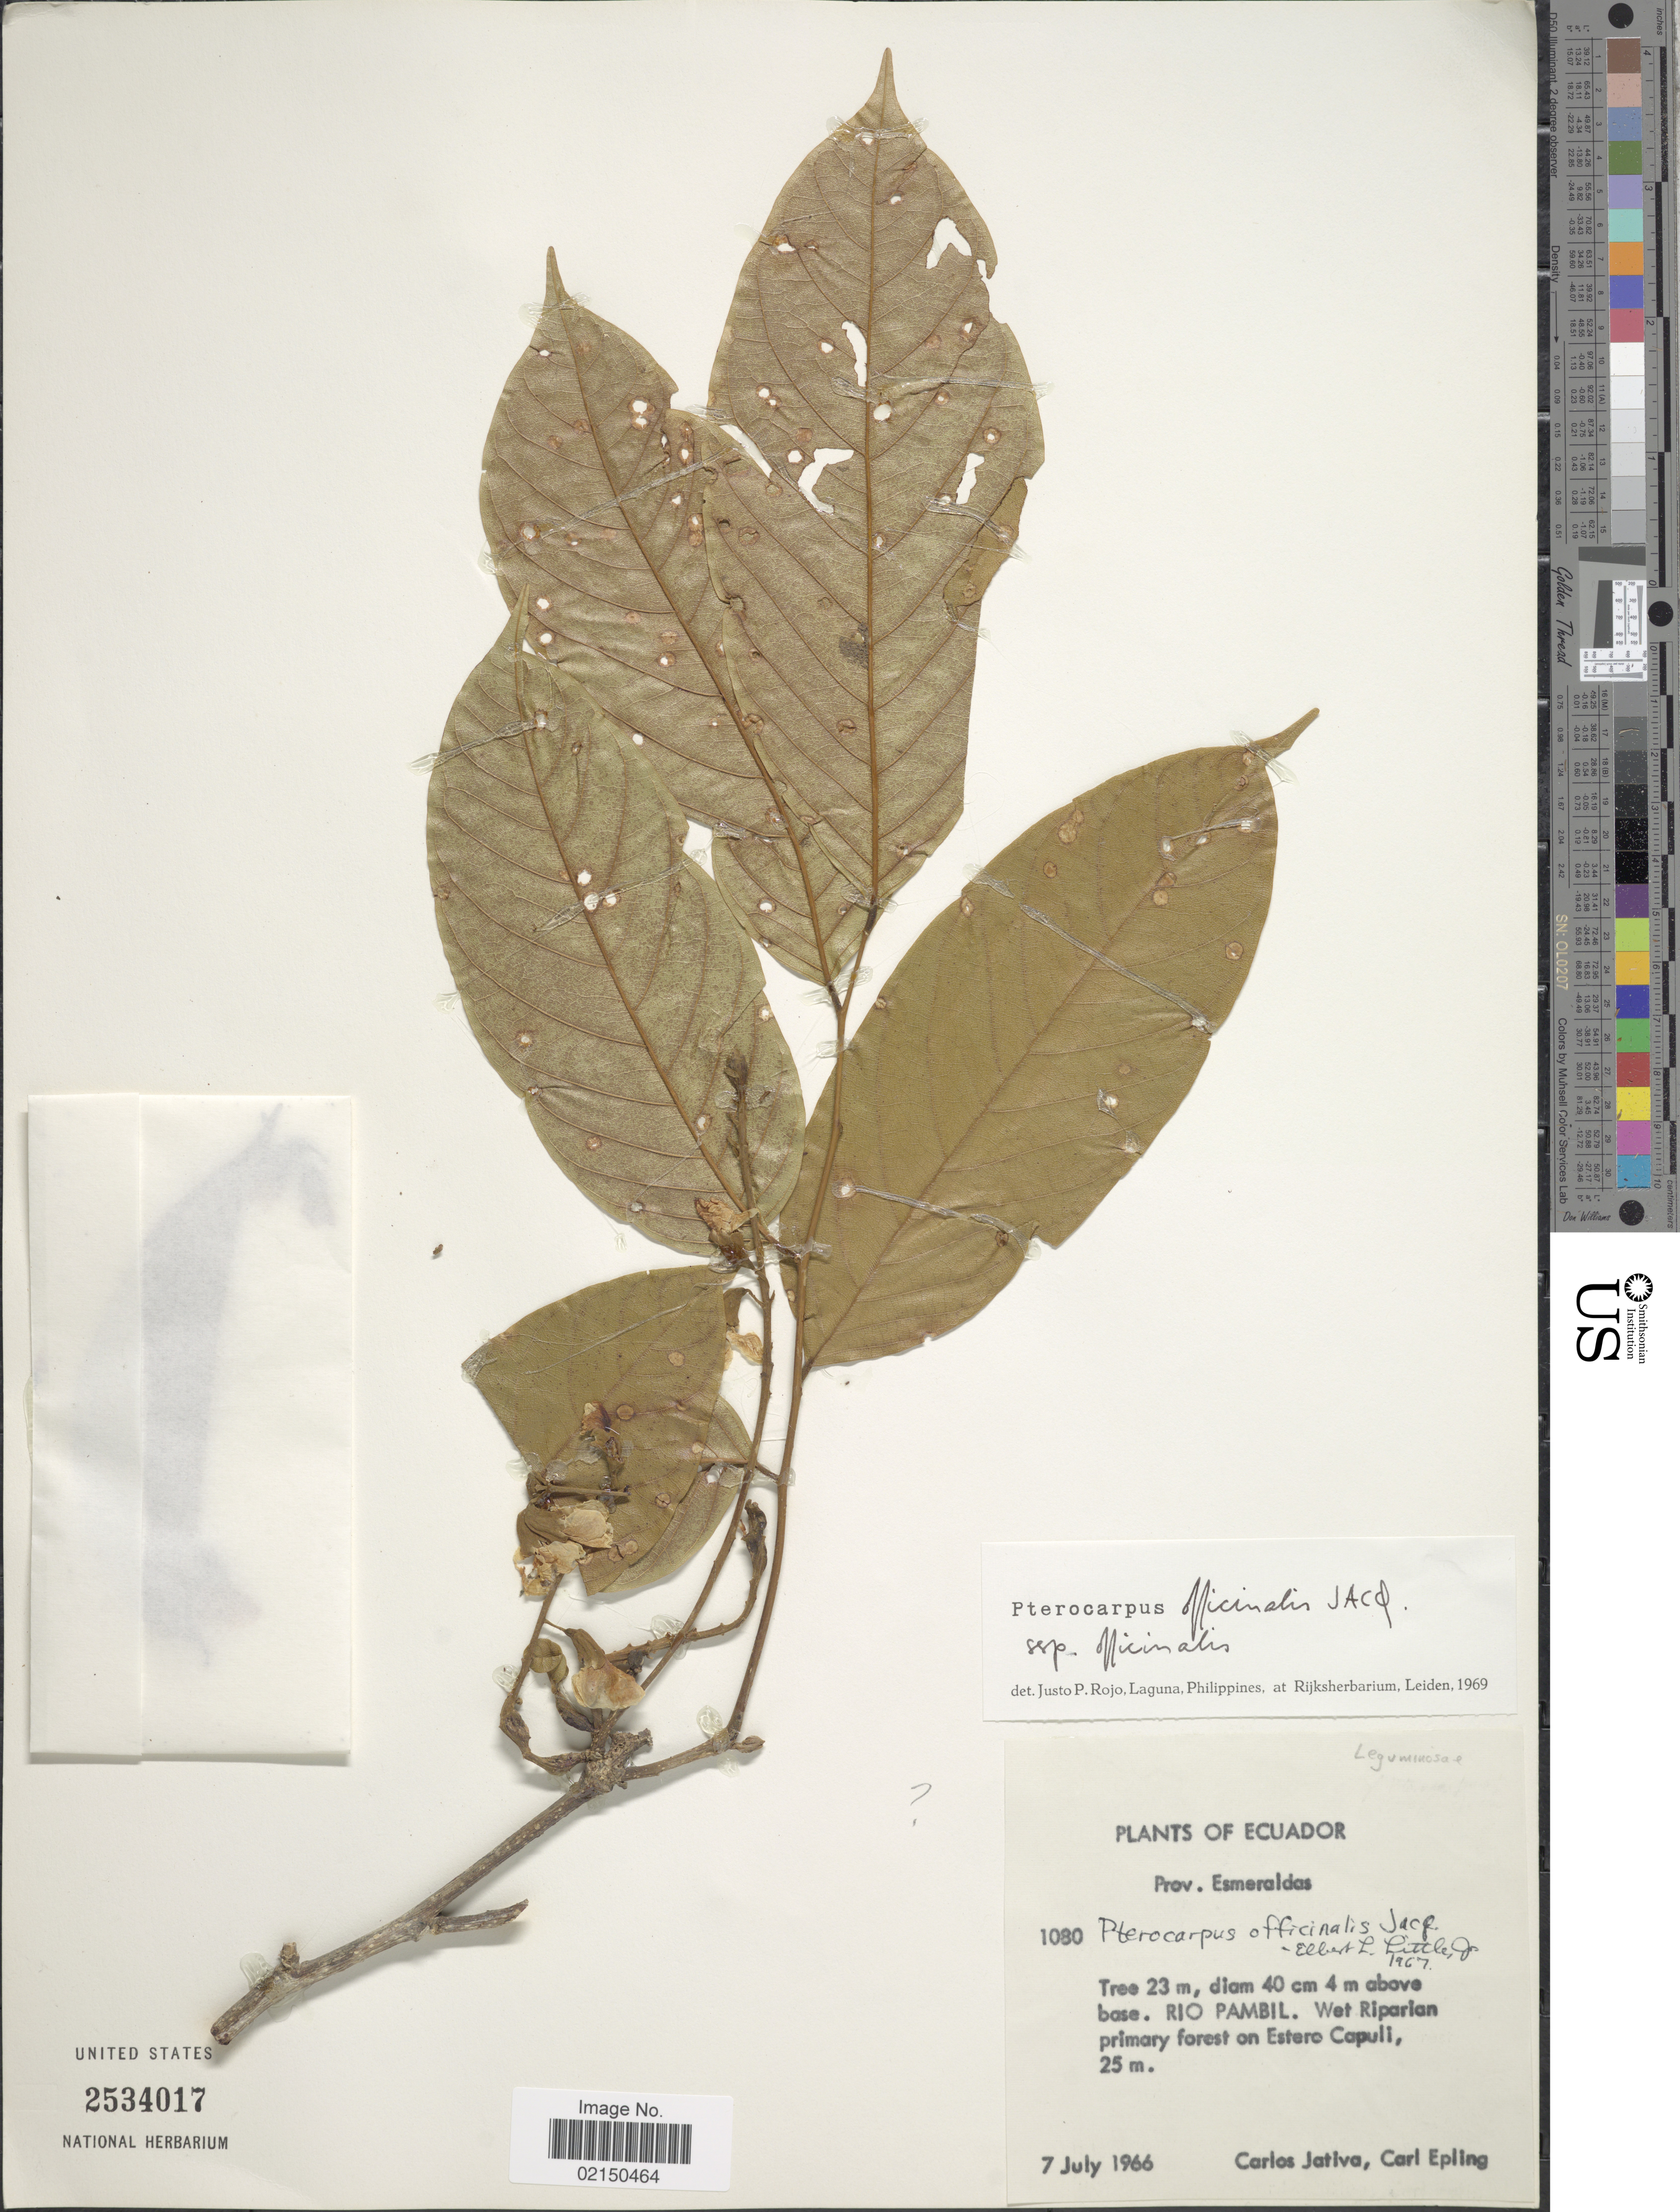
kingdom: Plantae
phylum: Tracheophyta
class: Magnoliopsida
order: Fabales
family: Fabaceae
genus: Pterocarpus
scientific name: Pterocarpus officinalis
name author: Jacq.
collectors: C. D. Játiva & C. C. Epling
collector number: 1080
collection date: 1966-07-07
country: Ecuador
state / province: Esmeraldas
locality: Rio Pambil. Wet Riparian primary forest on Estero Capuli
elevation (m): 25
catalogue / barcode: US 2534017